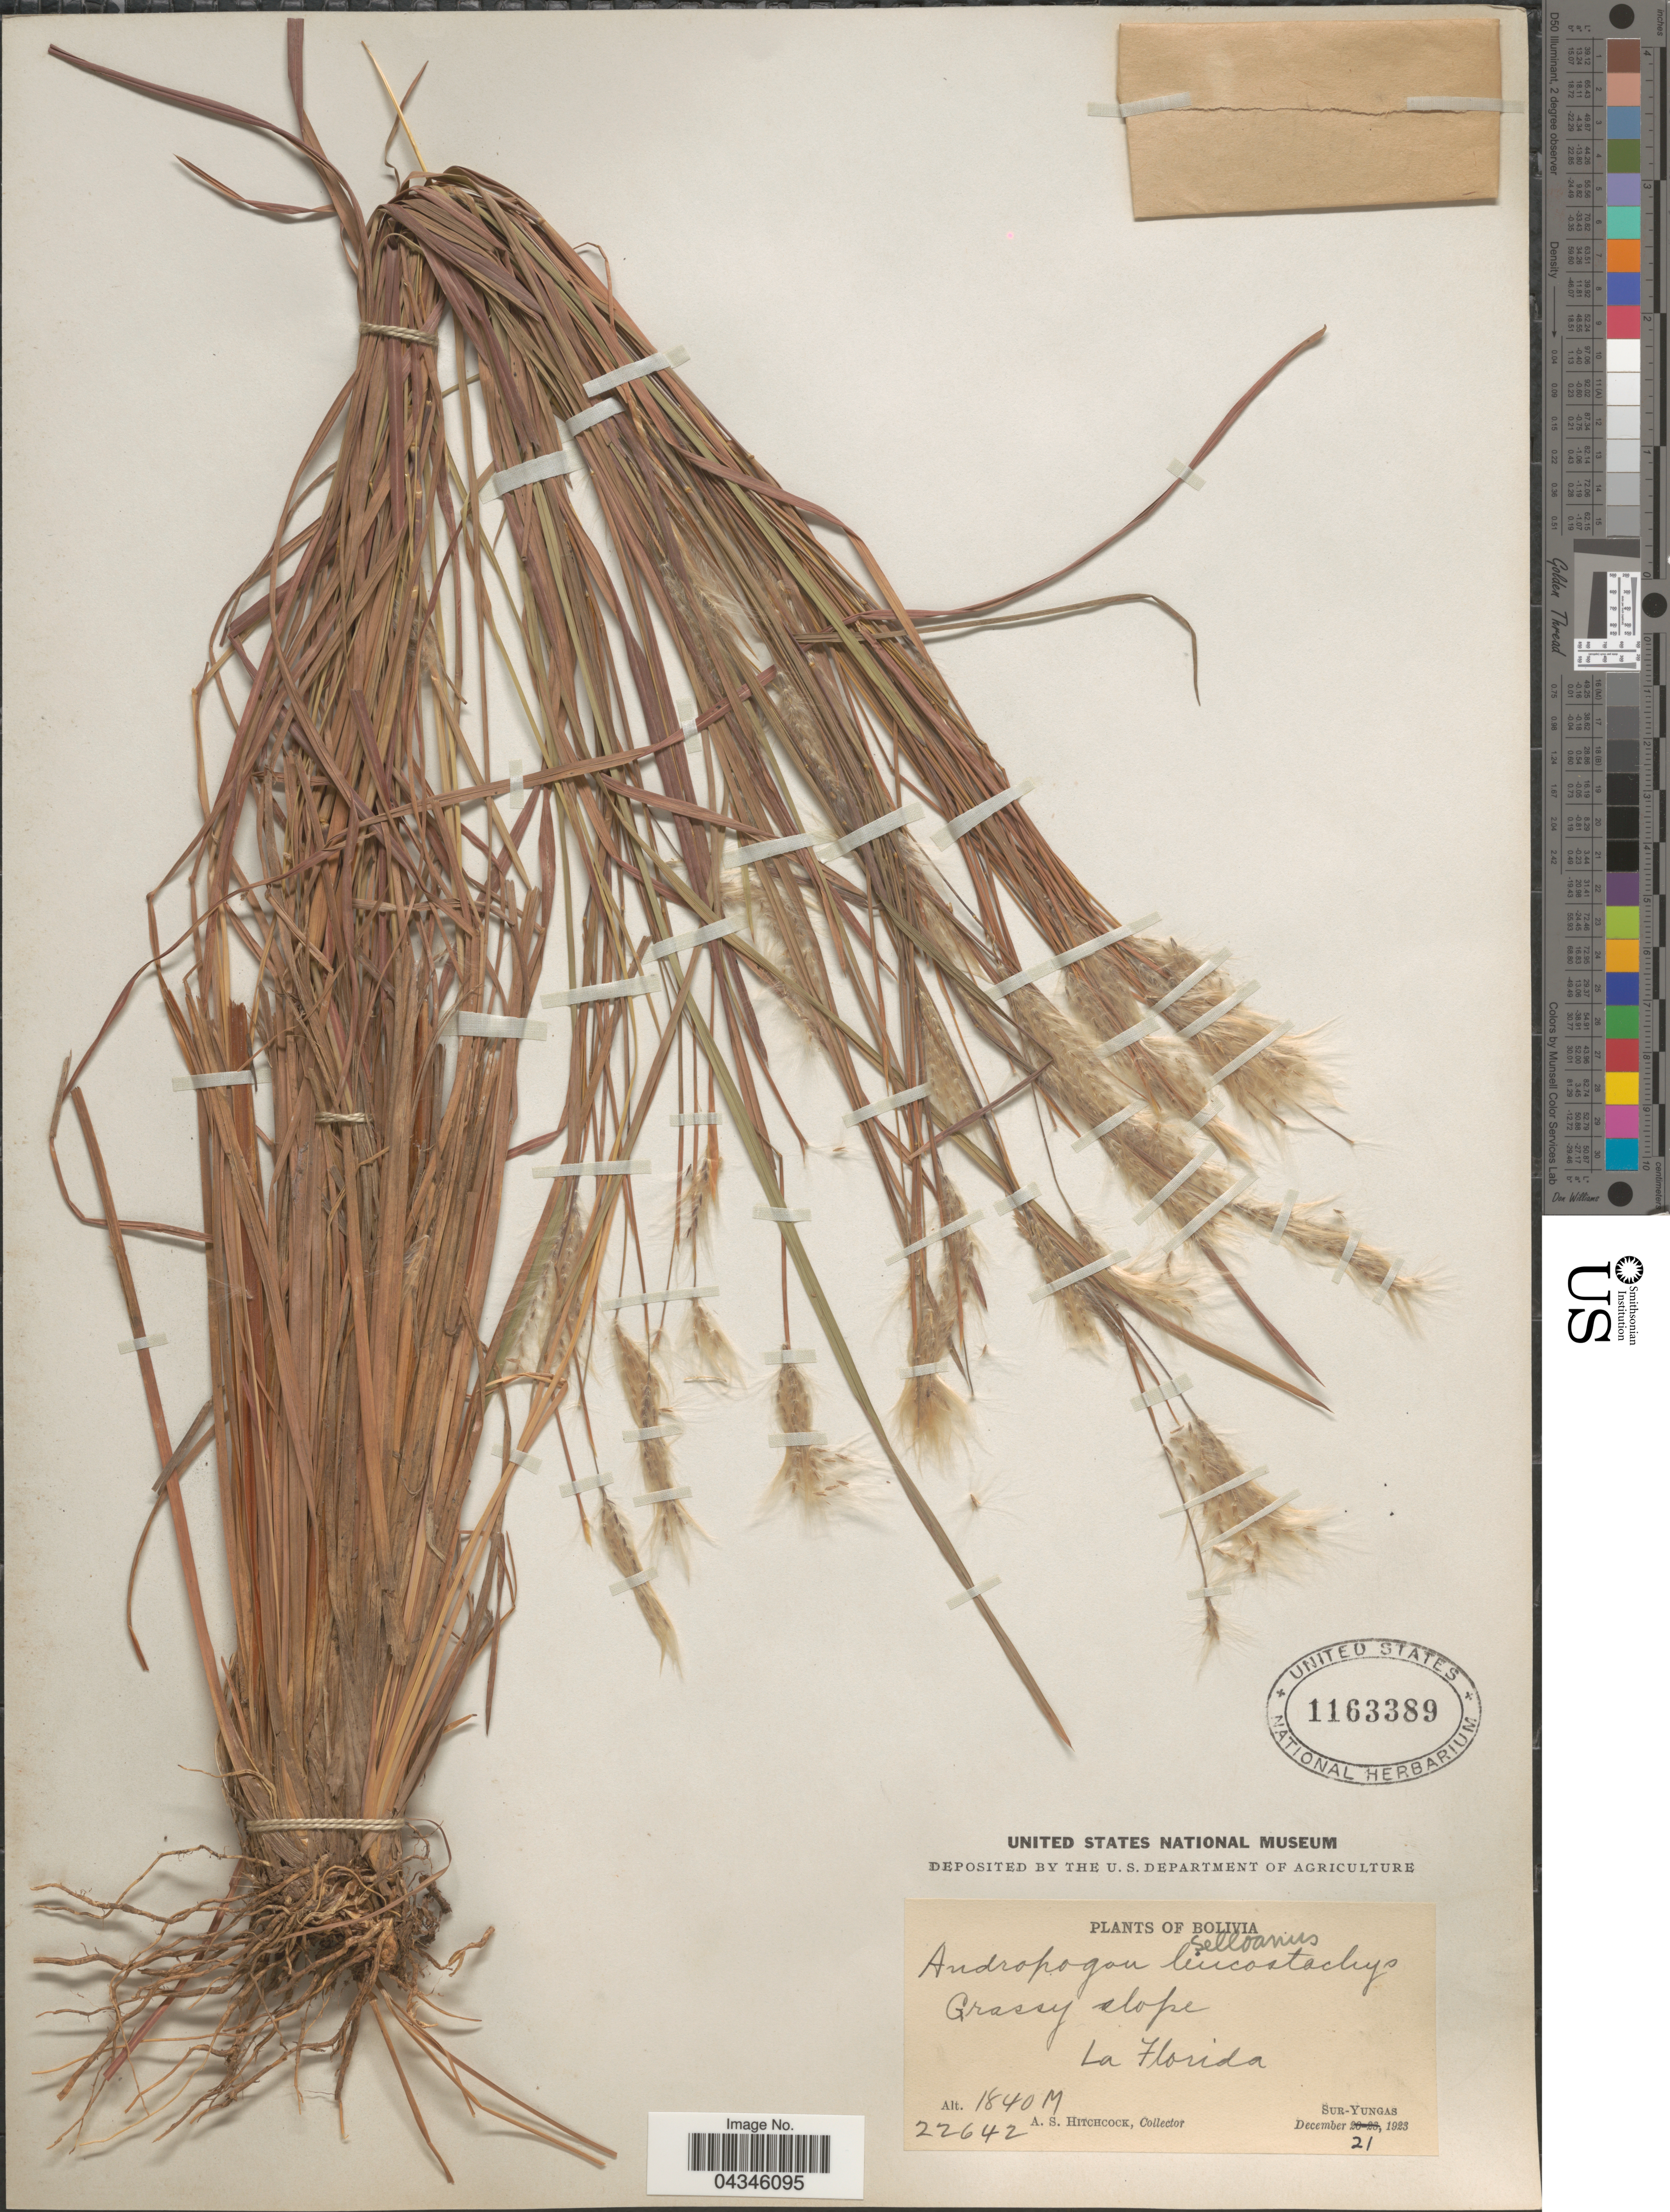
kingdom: Plantae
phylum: Tracheophyta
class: Liliopsida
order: Poales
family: Poaceae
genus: Andropogon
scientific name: Andropogon leucostachyus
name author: Kunth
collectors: A. S. Hitchcock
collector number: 22642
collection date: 1923-12-21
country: Bolivia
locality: Grassy slope. La Florida. Sur-Yungas.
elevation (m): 1840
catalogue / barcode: US 1163389